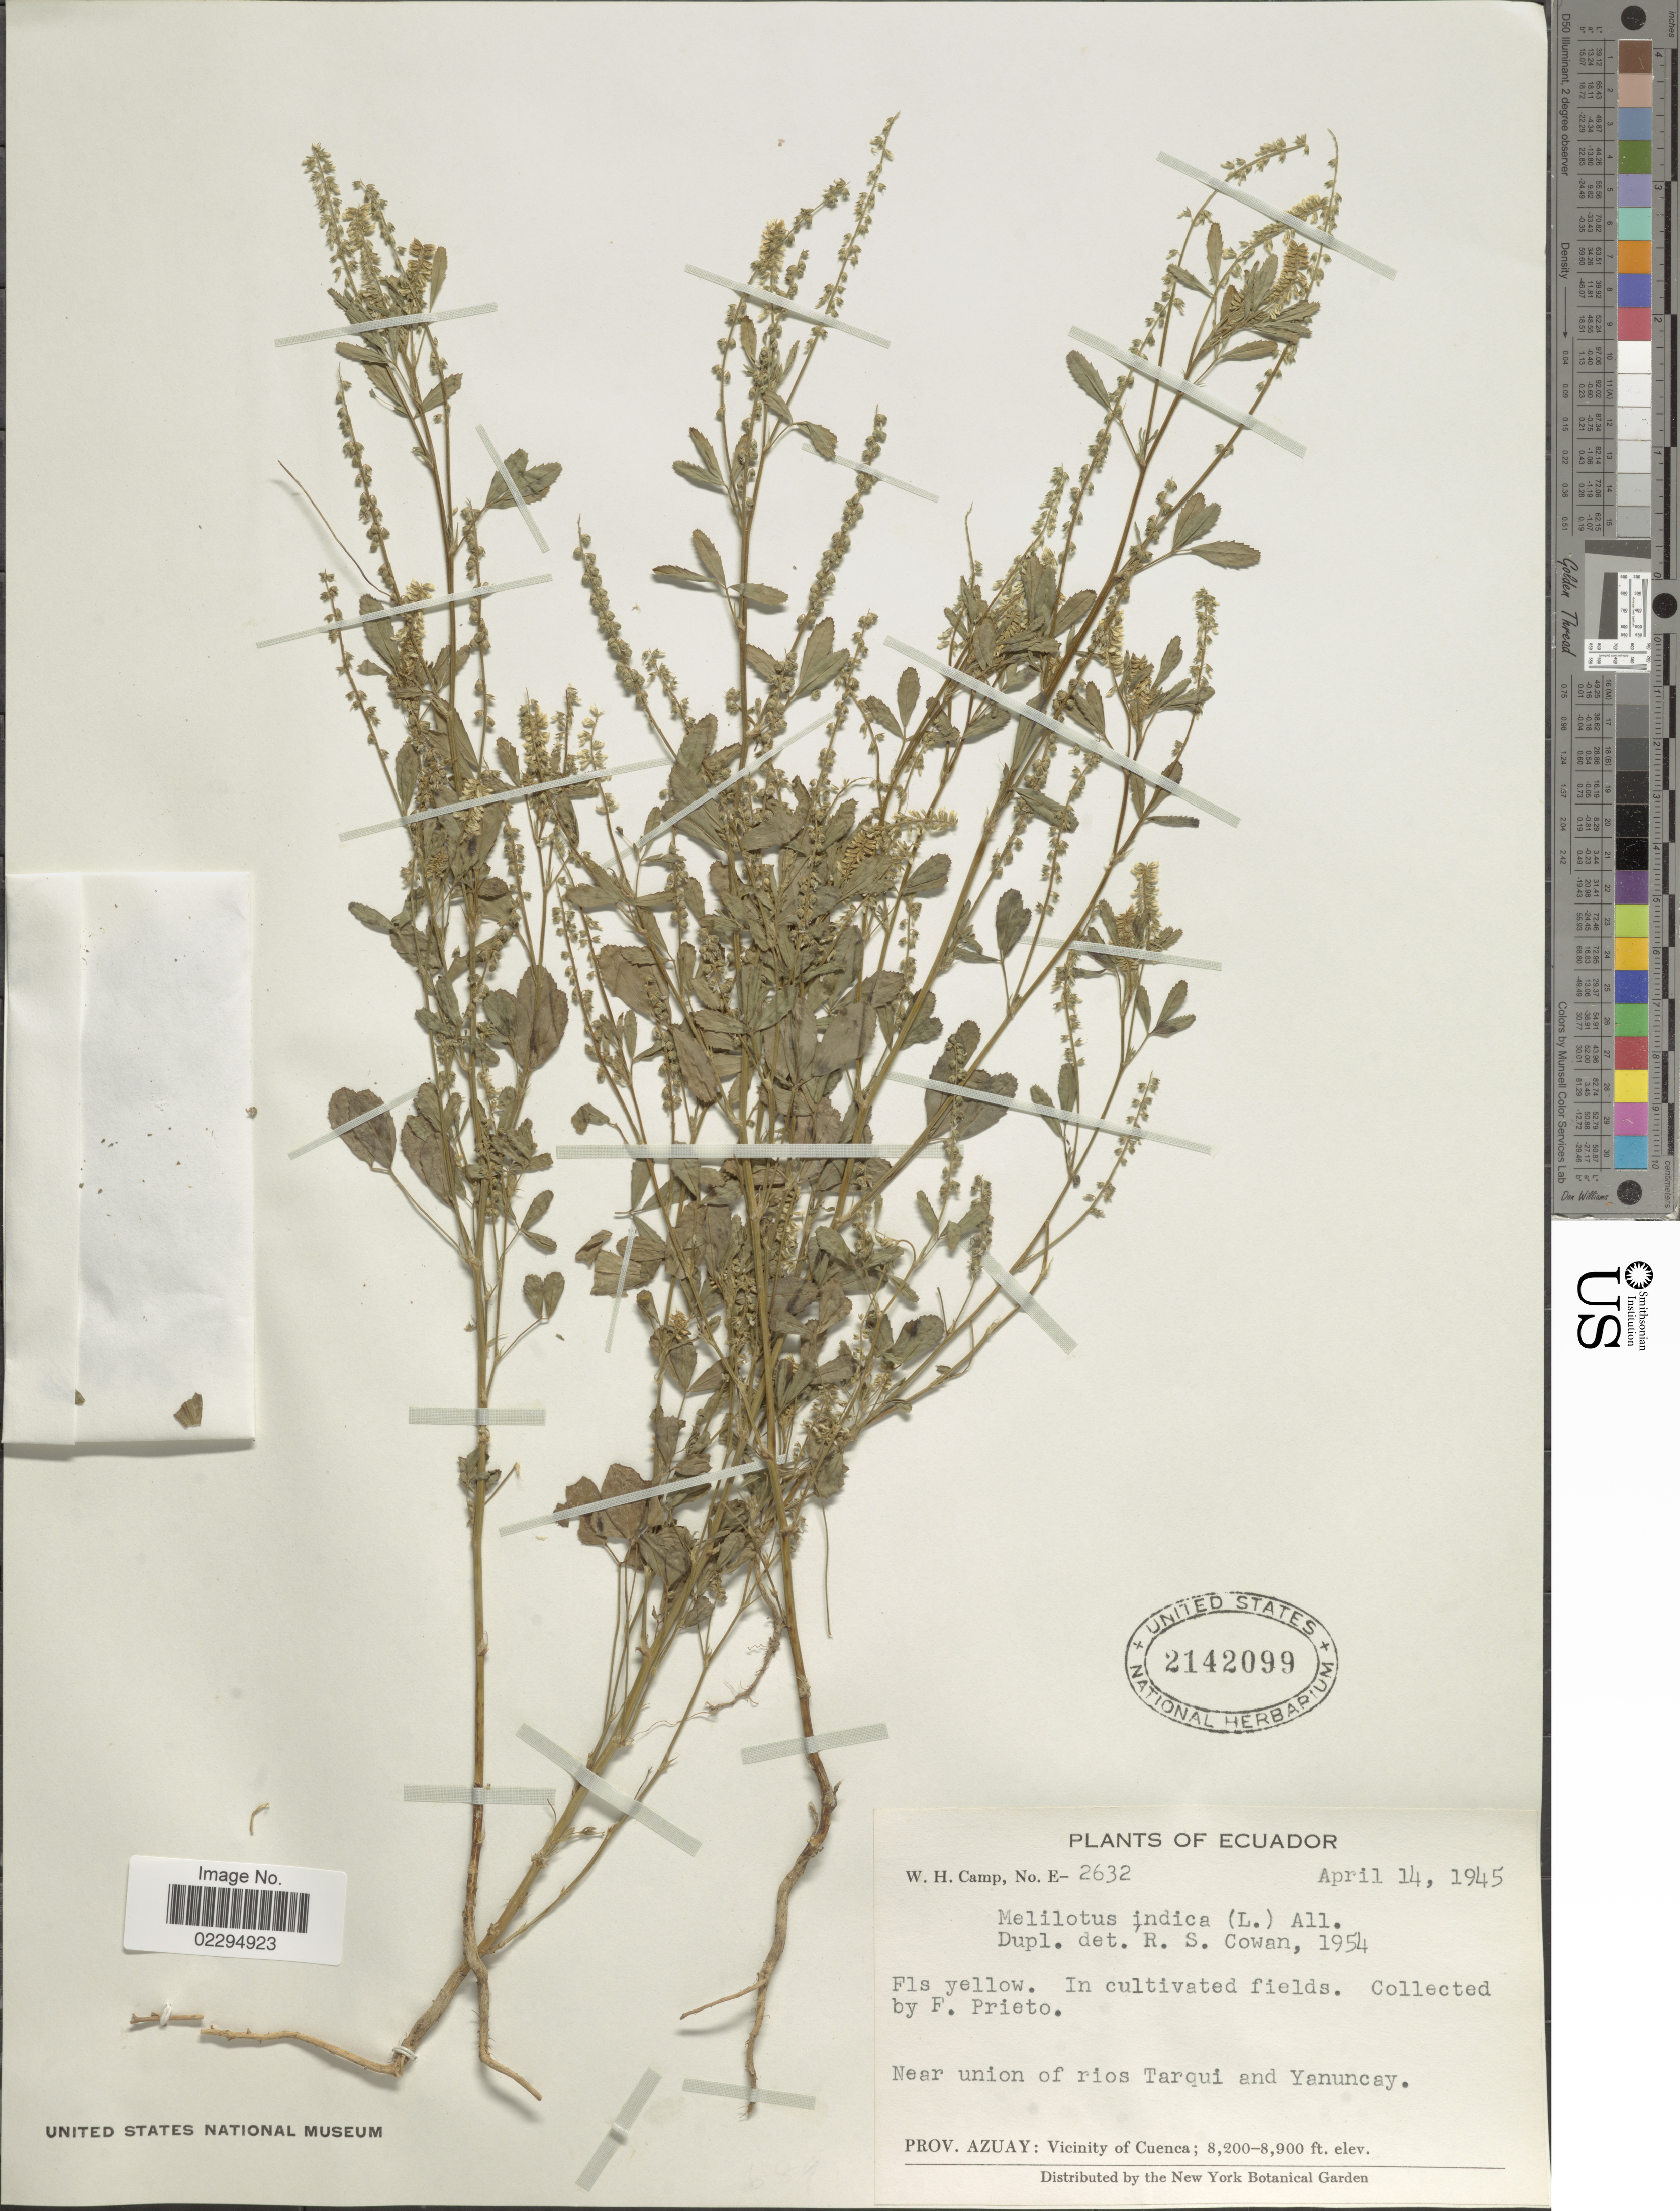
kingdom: Plantae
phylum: Tracheophyta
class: Magnoliopsida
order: Fabales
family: Fabaceae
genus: Melilotus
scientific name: Melilotus indicus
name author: (L.) All.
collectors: W. H. Camp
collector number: E-2632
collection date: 1945-04-14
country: Ecuador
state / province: Azuay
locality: Near union of rios Tarqui and Yanuncay, Vicinity of Cuenca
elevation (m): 2499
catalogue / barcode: US 2142099